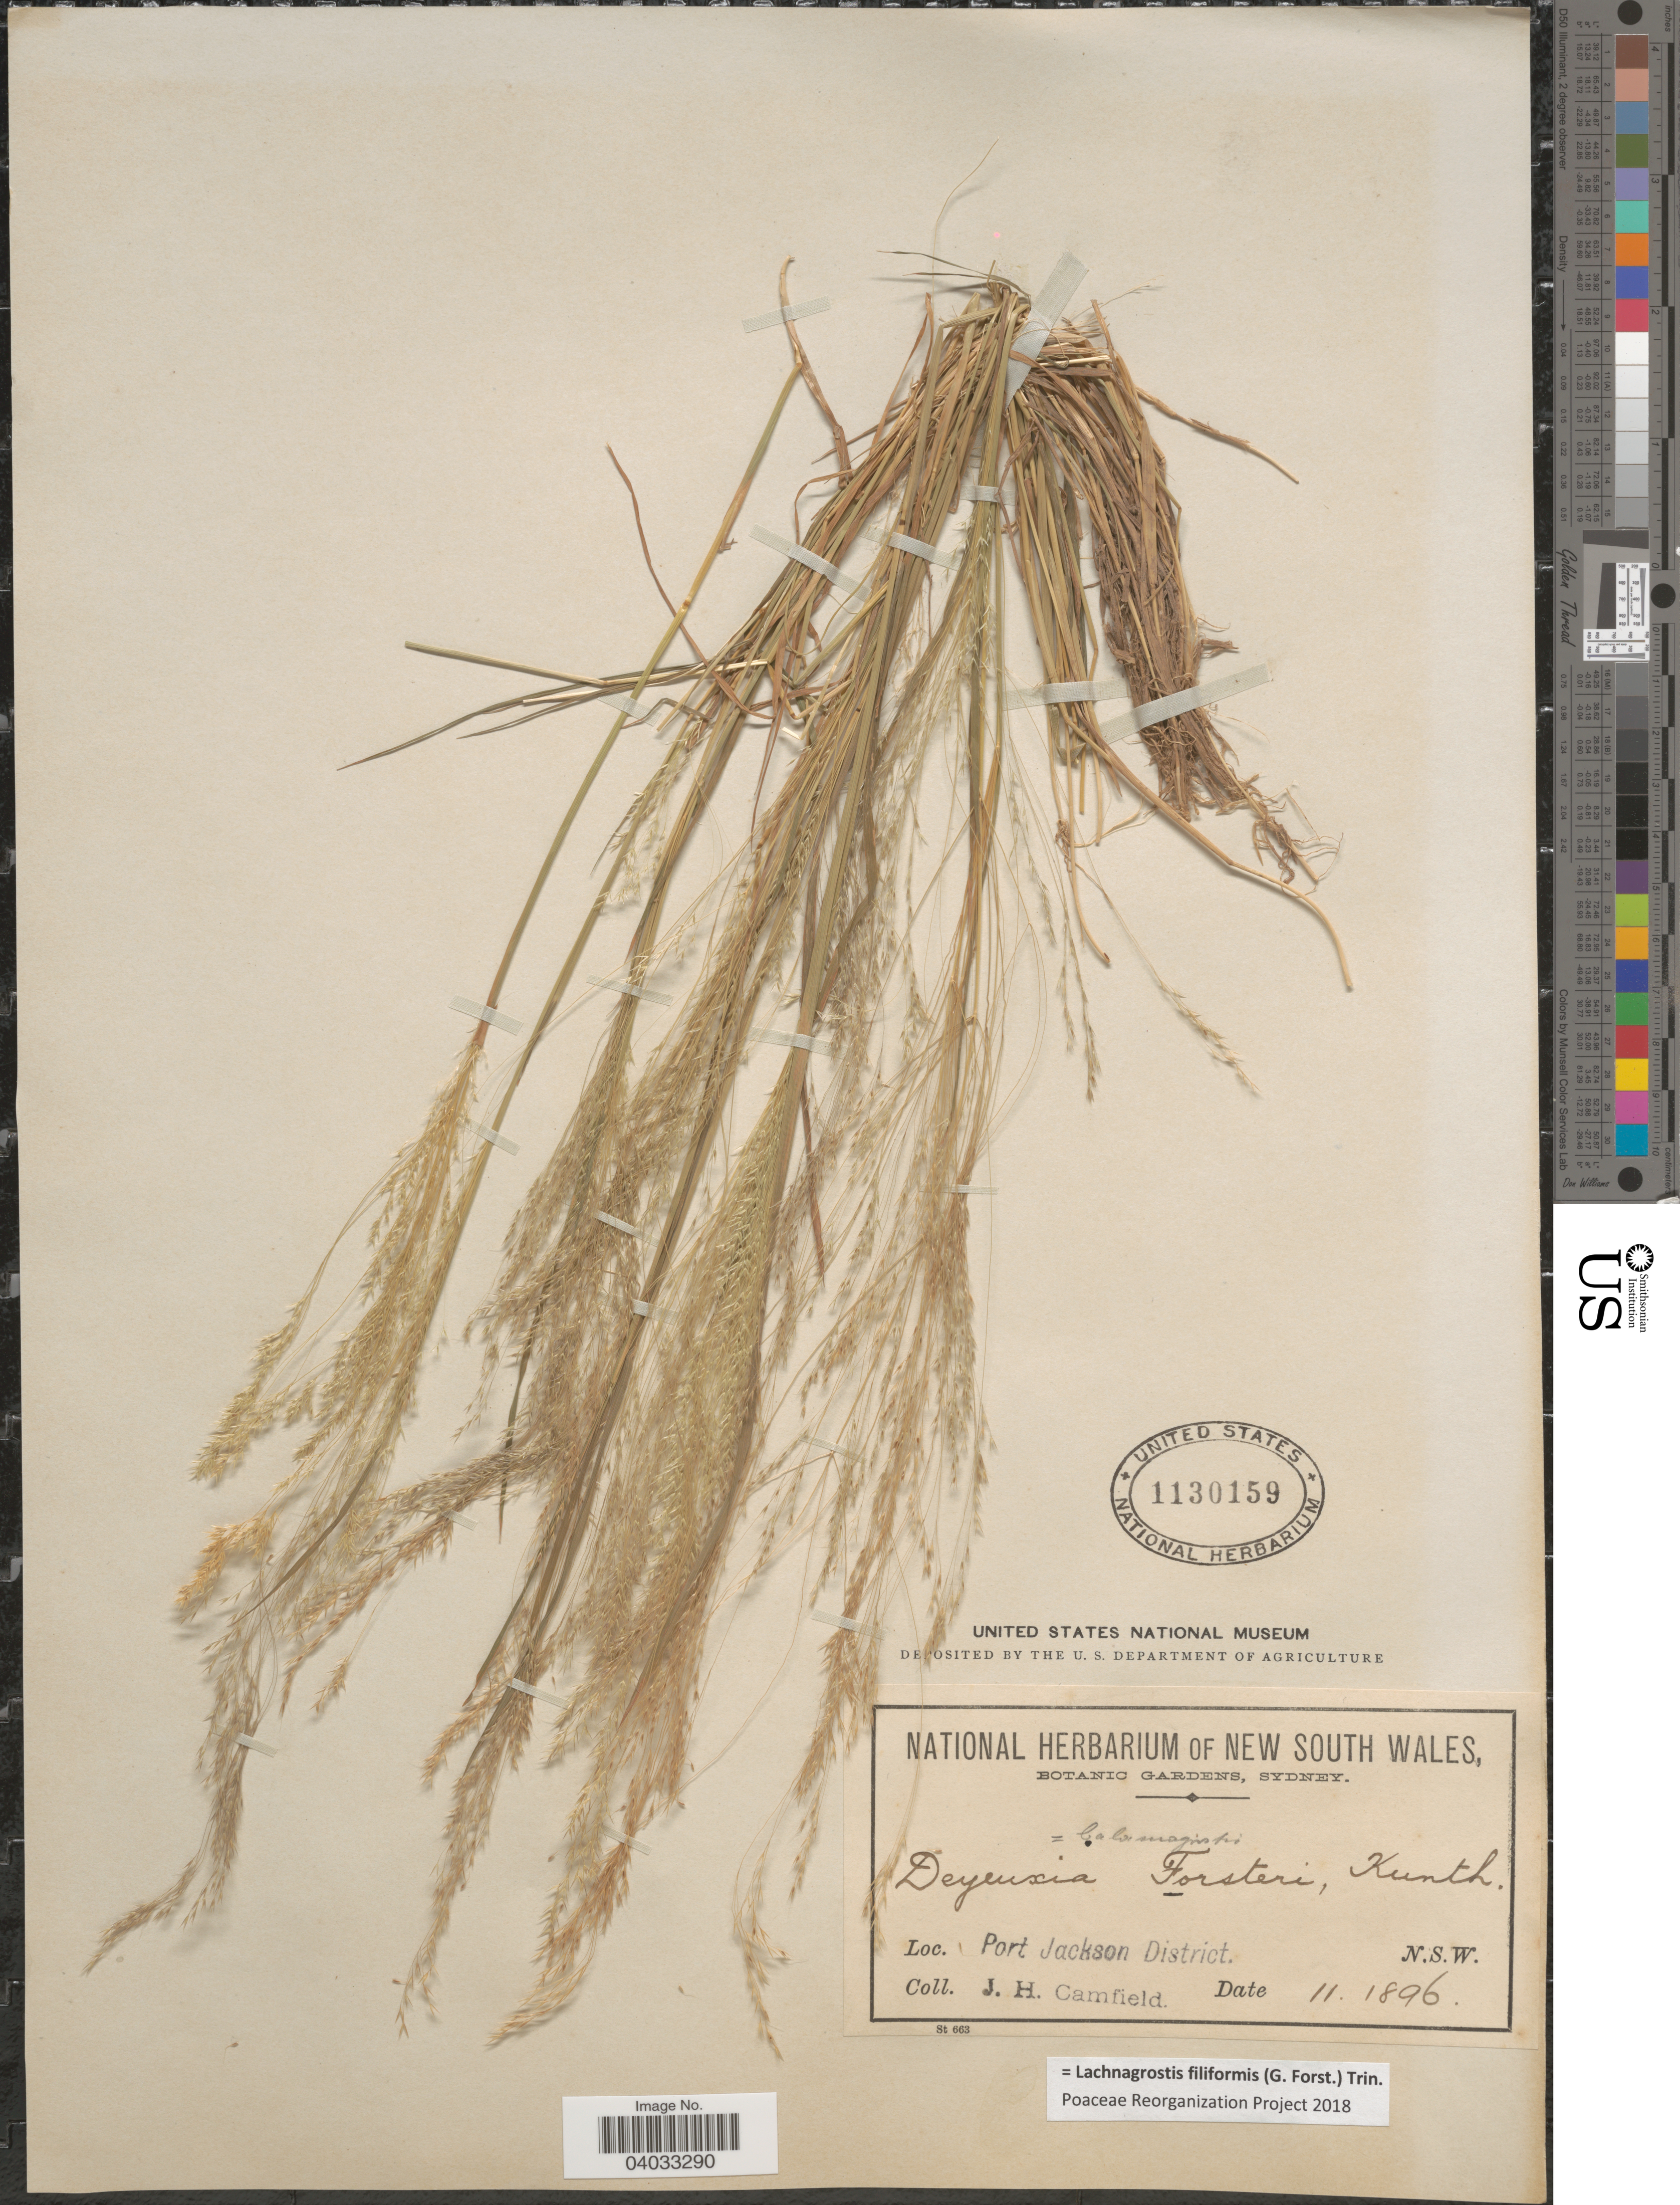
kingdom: Plantae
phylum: Tracheophyta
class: Liliopsida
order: Poales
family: Poaceae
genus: Lachnagrostis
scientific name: Lachnagrostis filiformis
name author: (J.R. Forst.) Trin.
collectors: J. Camfield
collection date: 1896-11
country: Australia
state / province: New South Wales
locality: Port Jackson District.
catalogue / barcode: US 1130159